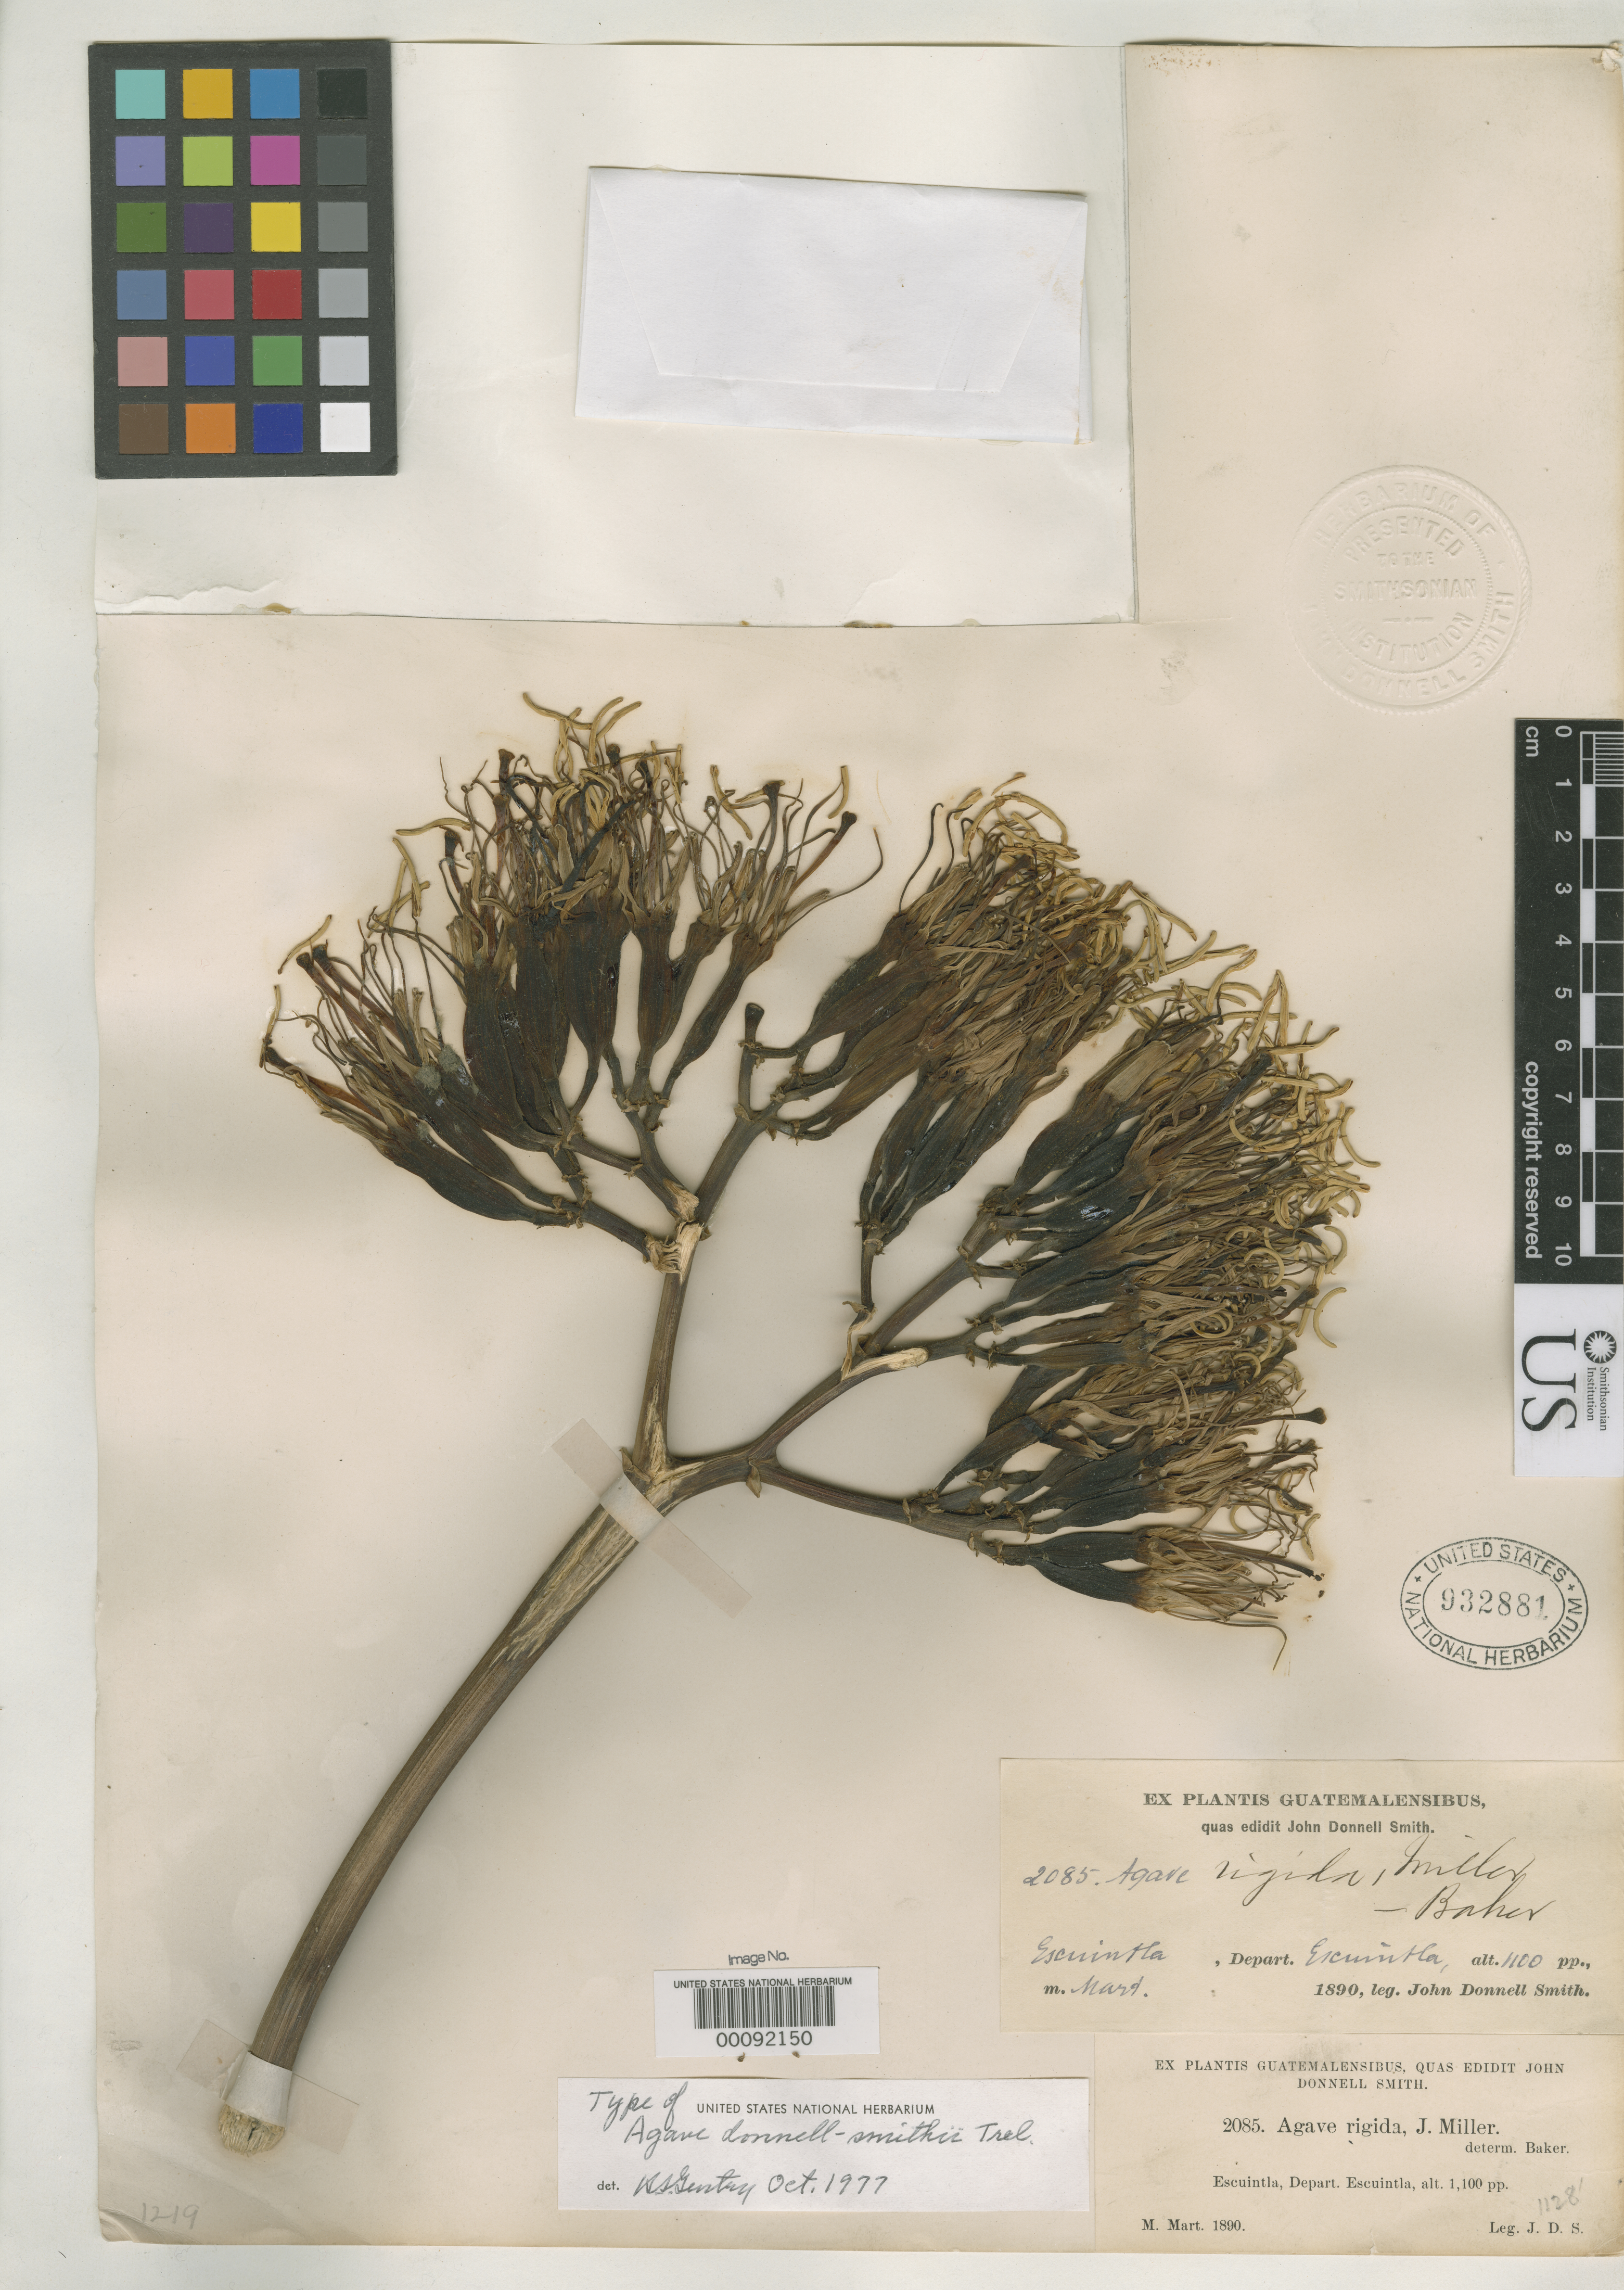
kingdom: Plantae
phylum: Tracheophyta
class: Liliopsida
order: Asparagales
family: Asparagaceae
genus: Agave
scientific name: Agave donnell-smithii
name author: Trel.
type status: Holotype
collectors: J. Donnell Smith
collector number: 2085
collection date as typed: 1890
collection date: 1890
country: Guatemala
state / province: Escuintla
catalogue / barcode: US 932881